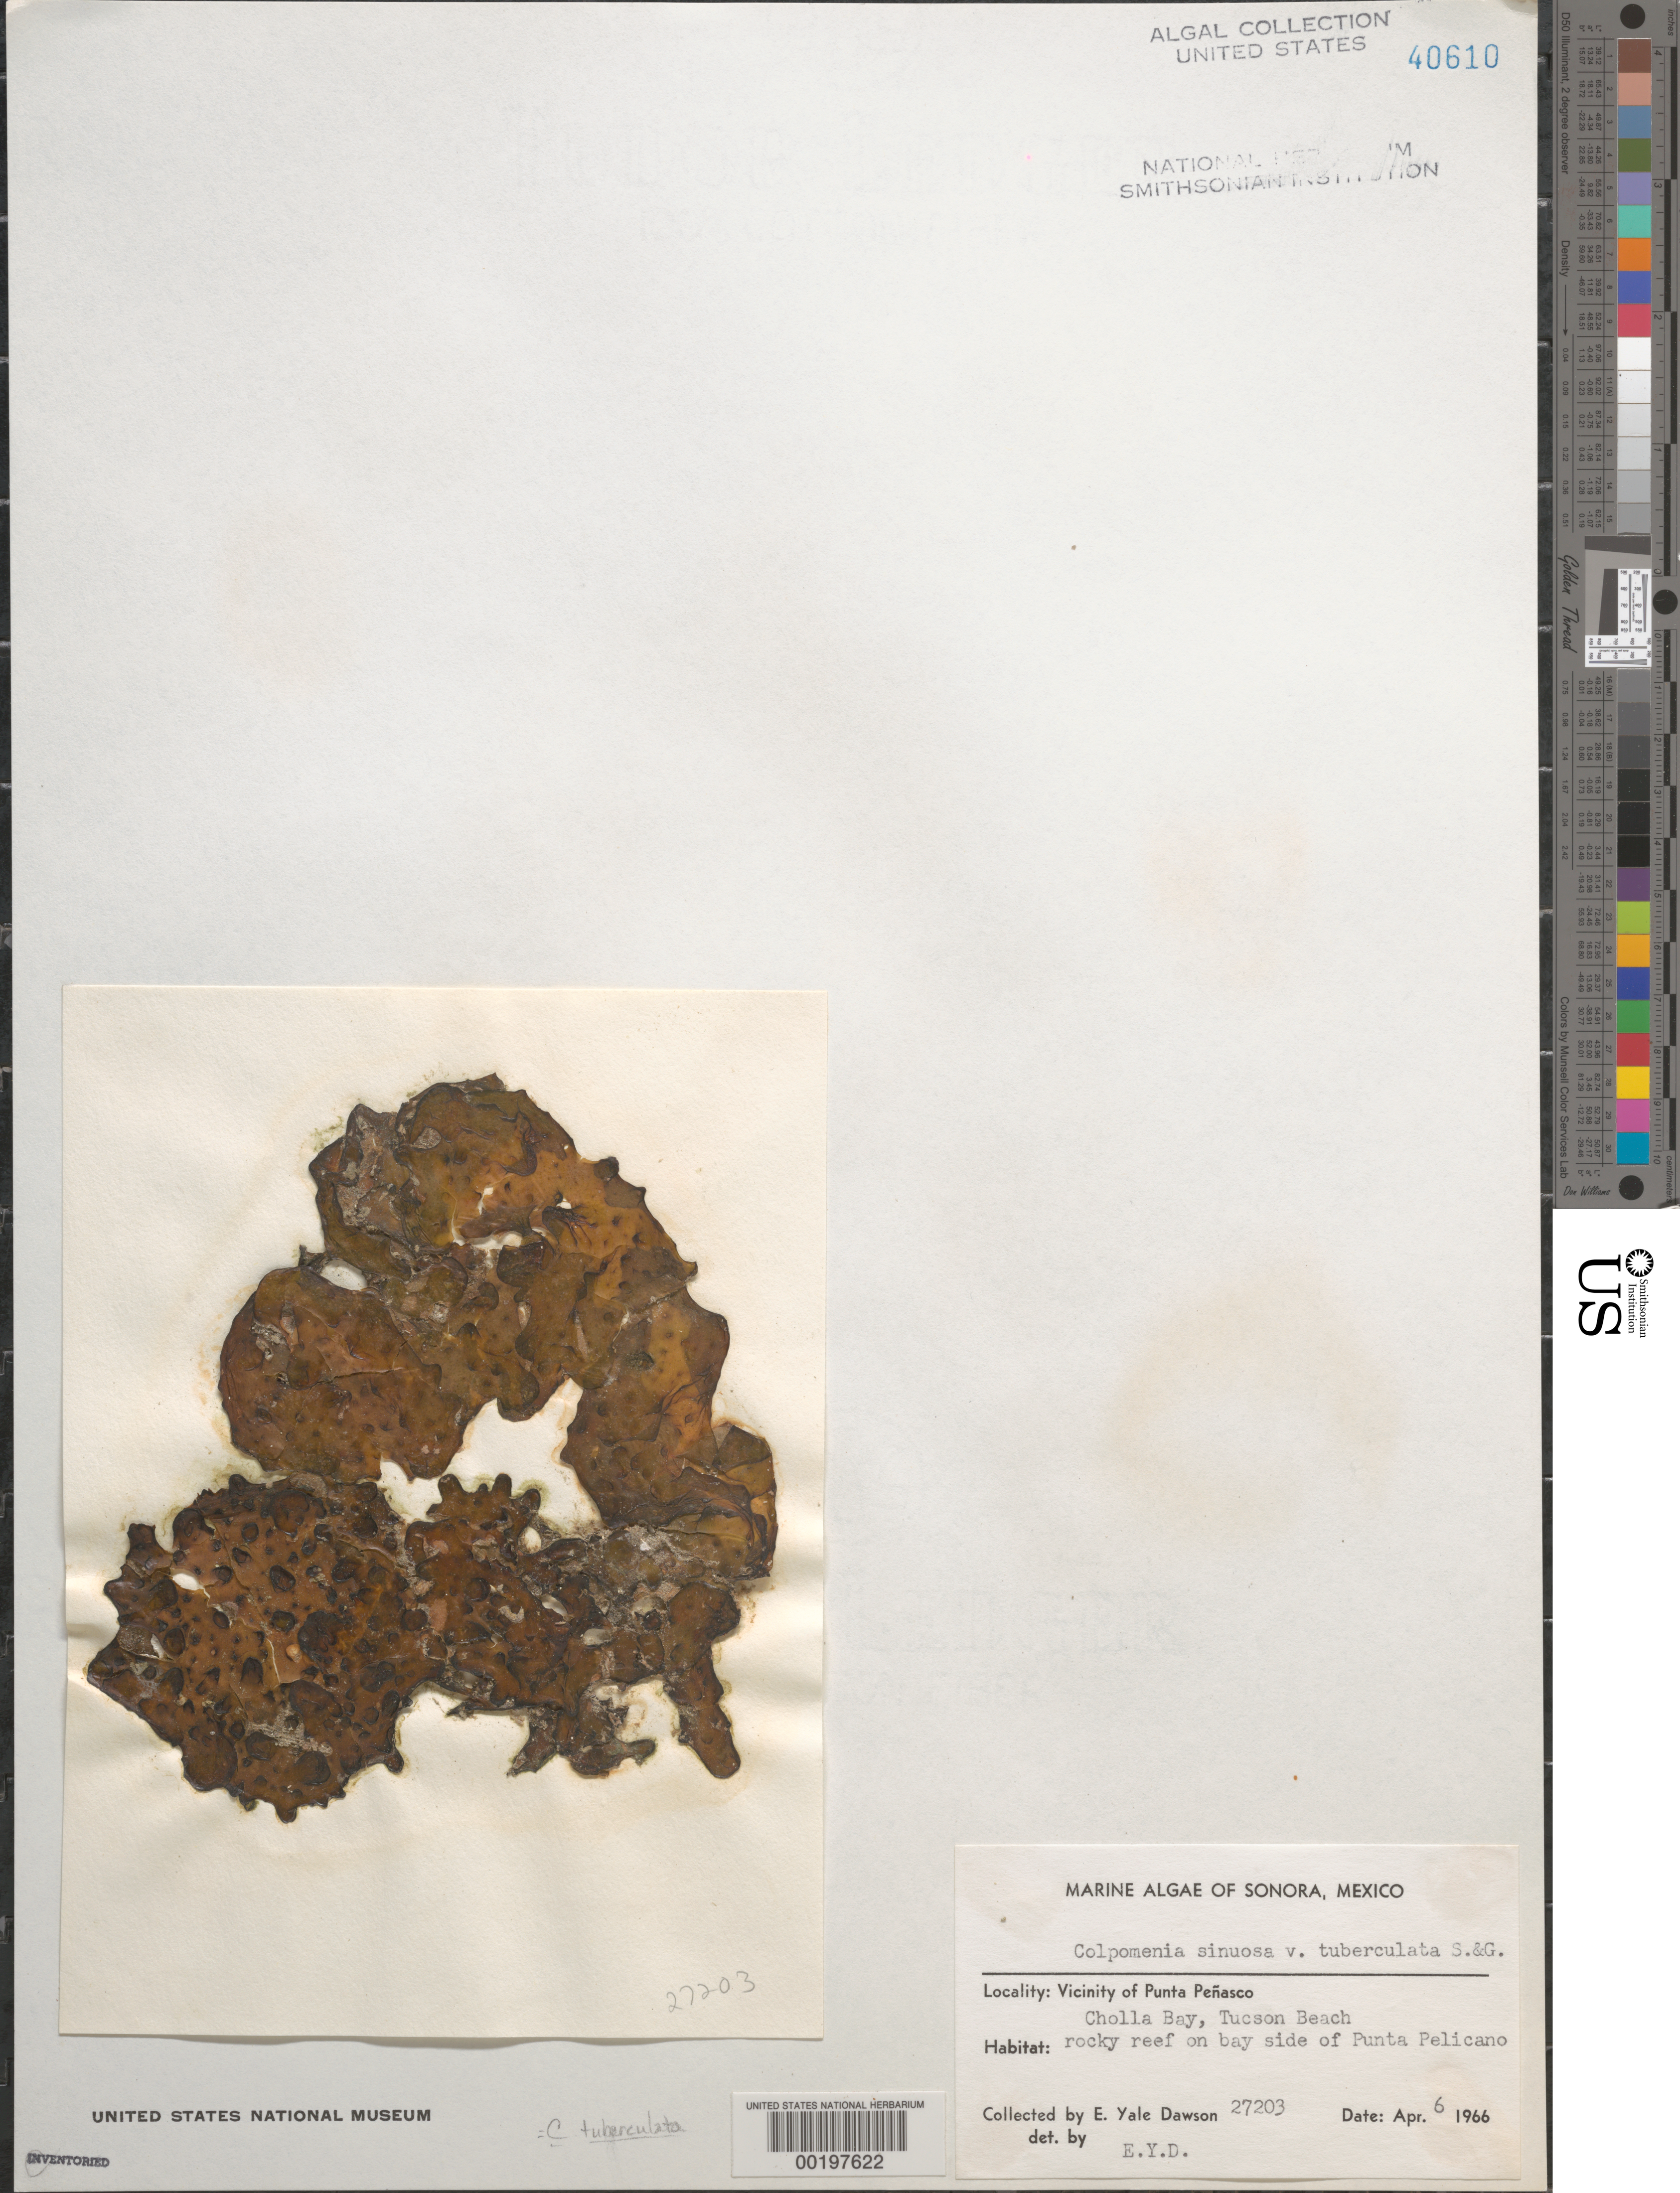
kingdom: Chromista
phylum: Ochrophyta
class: Phaeophyceae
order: Scytosiphonales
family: Scytosiphonaceae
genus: Colpomenia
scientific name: Colpomenia tuberculata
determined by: Wynne, M. J.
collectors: E. Y. Dawson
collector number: EYD 27203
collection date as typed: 06 Apr 1966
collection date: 1966-04-06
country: Mexico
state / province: Sonora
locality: Cholla Bay, Tucson Beach, Punta Pelicano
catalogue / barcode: US 40610